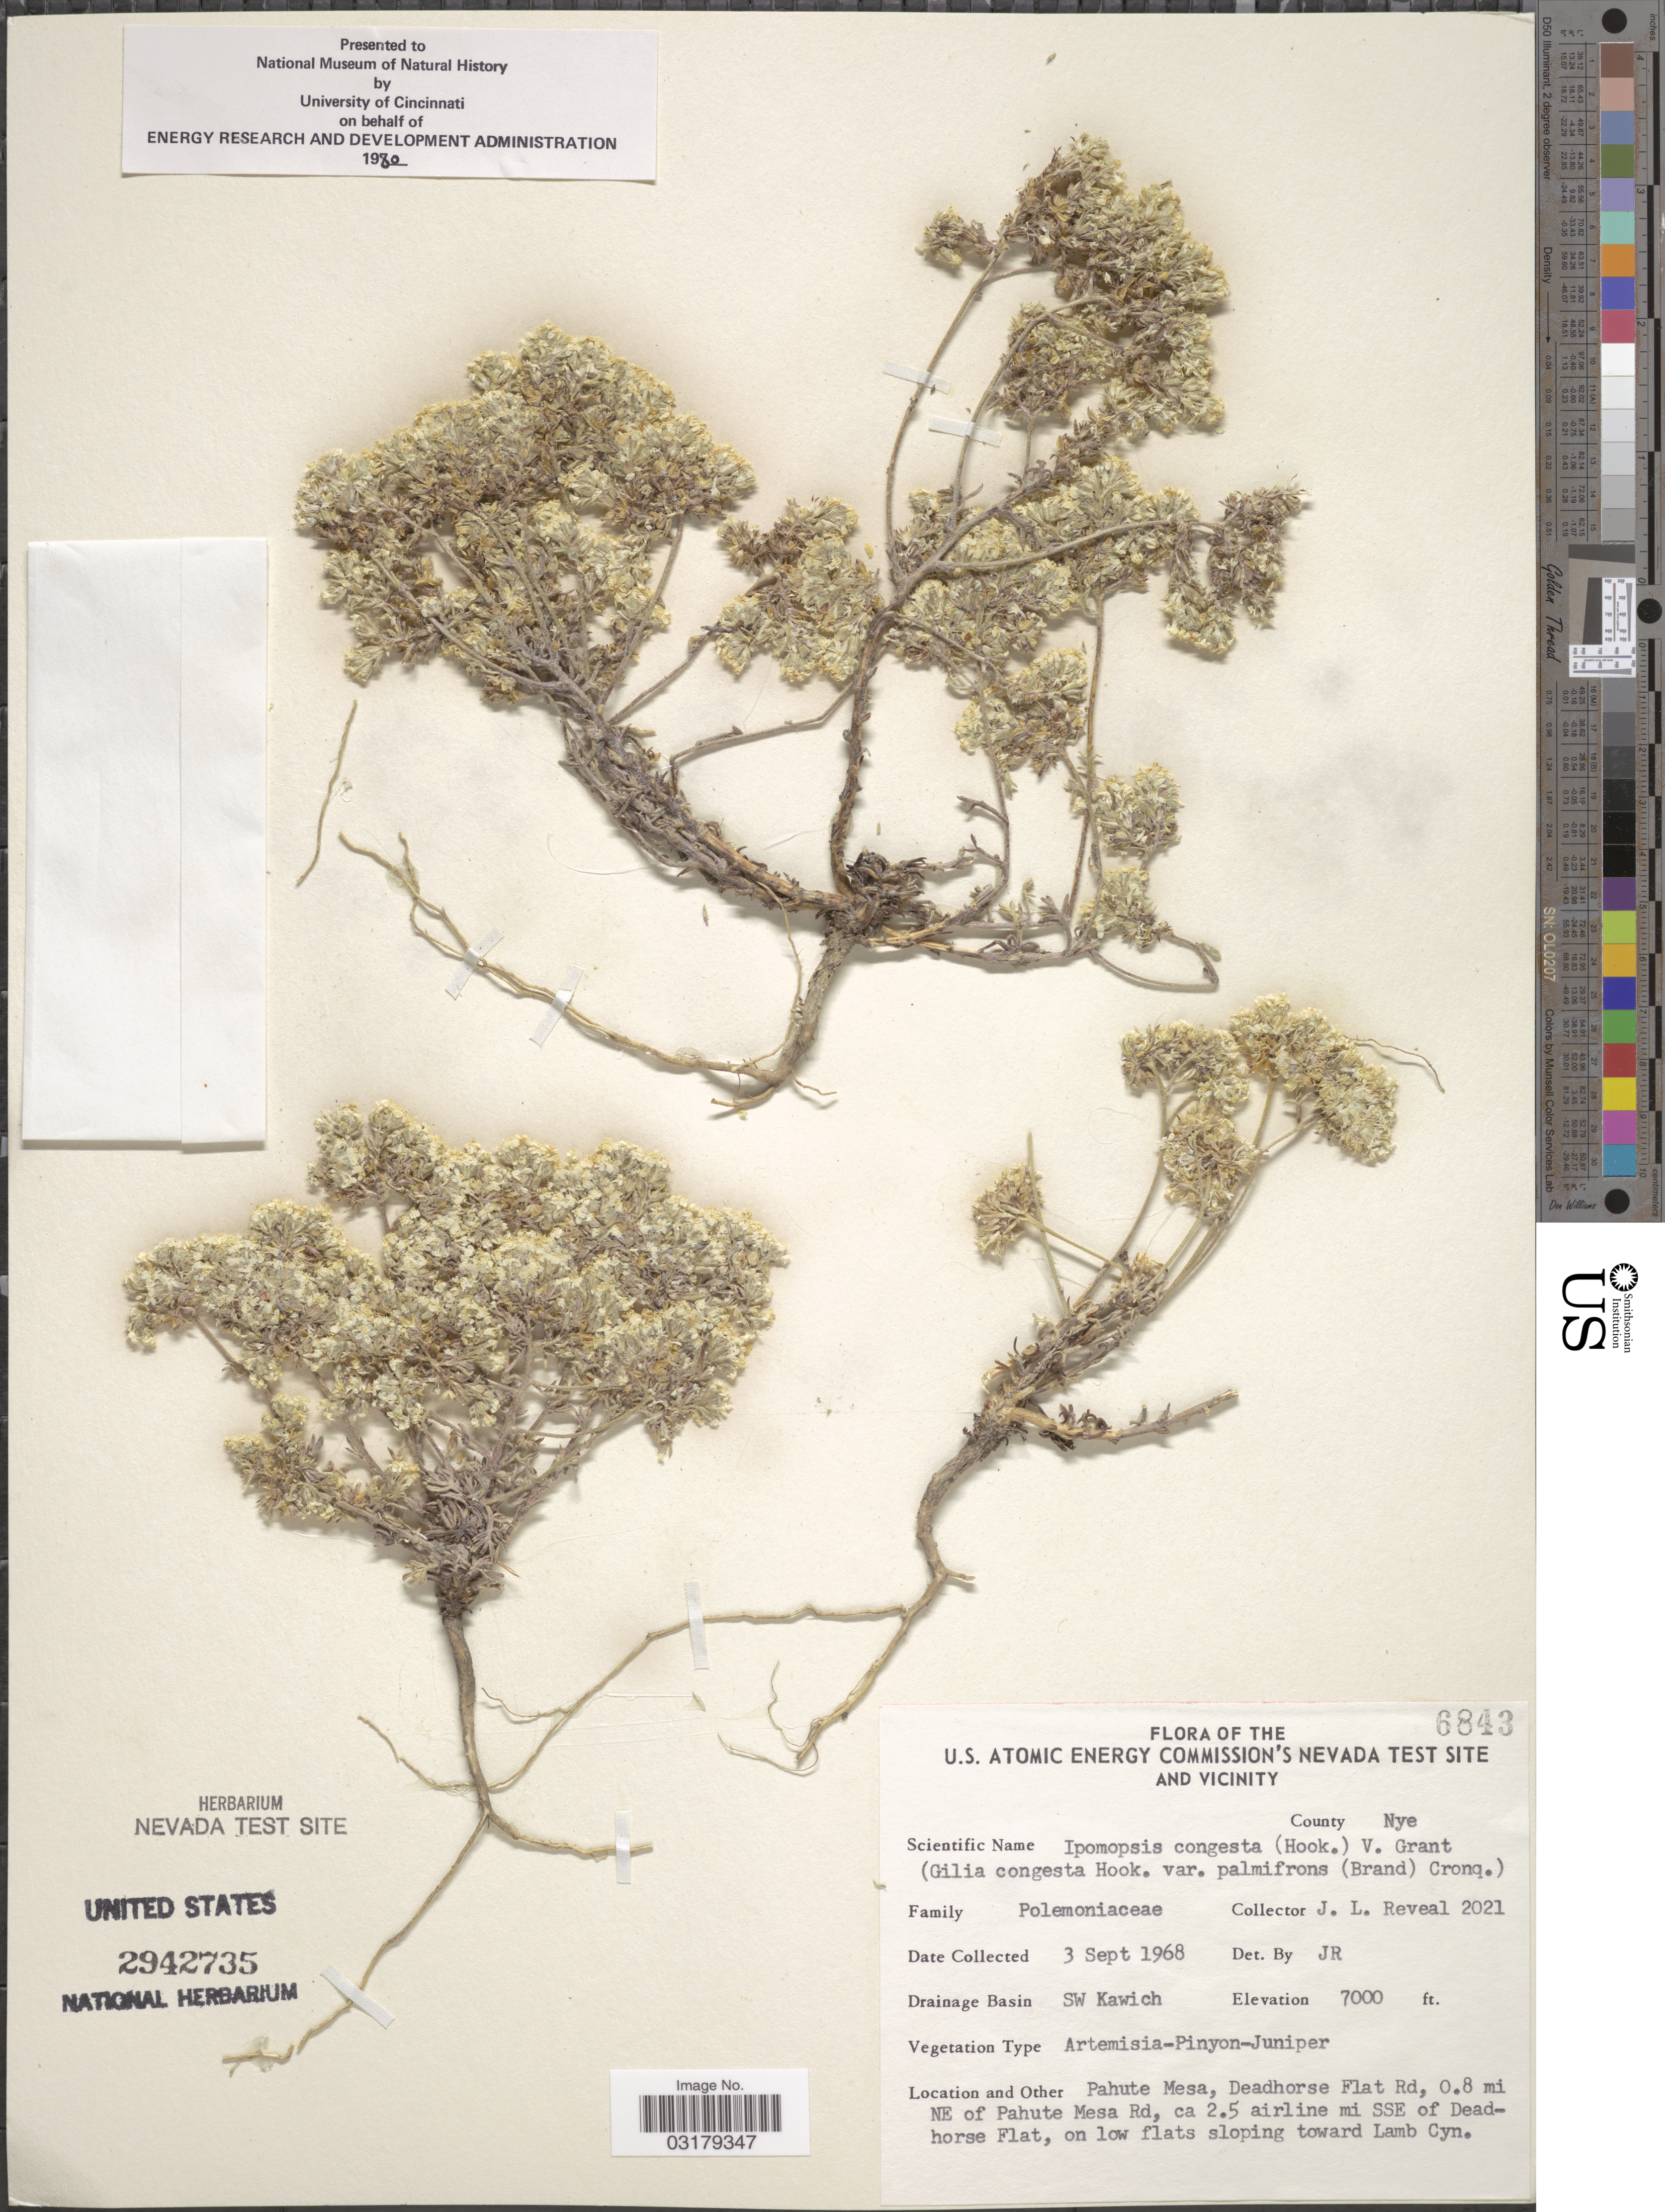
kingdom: Plantae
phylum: Tracheophyta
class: Magnoliopsida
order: Ericales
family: Polemoniaceae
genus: Ipomopsis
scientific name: Ipomopsis congesta var. palmifrons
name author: Brand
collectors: J. L. Reveal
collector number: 2021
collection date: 1968-09-03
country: United States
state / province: Nevada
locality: The U.S. Atomic Energy Commission's Nevada test site and vicinity. County Nye. Drainage Basin SW Kawich. Pahute Mesa, Deadhorse Flat Rd, 0.8 mi NE of Pahute Mesa Rd, ca 2.5 airline mi SSE of Deadhorse Flat, on low flats sloping towards Lamb Cyn.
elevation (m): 2134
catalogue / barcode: US 2942735